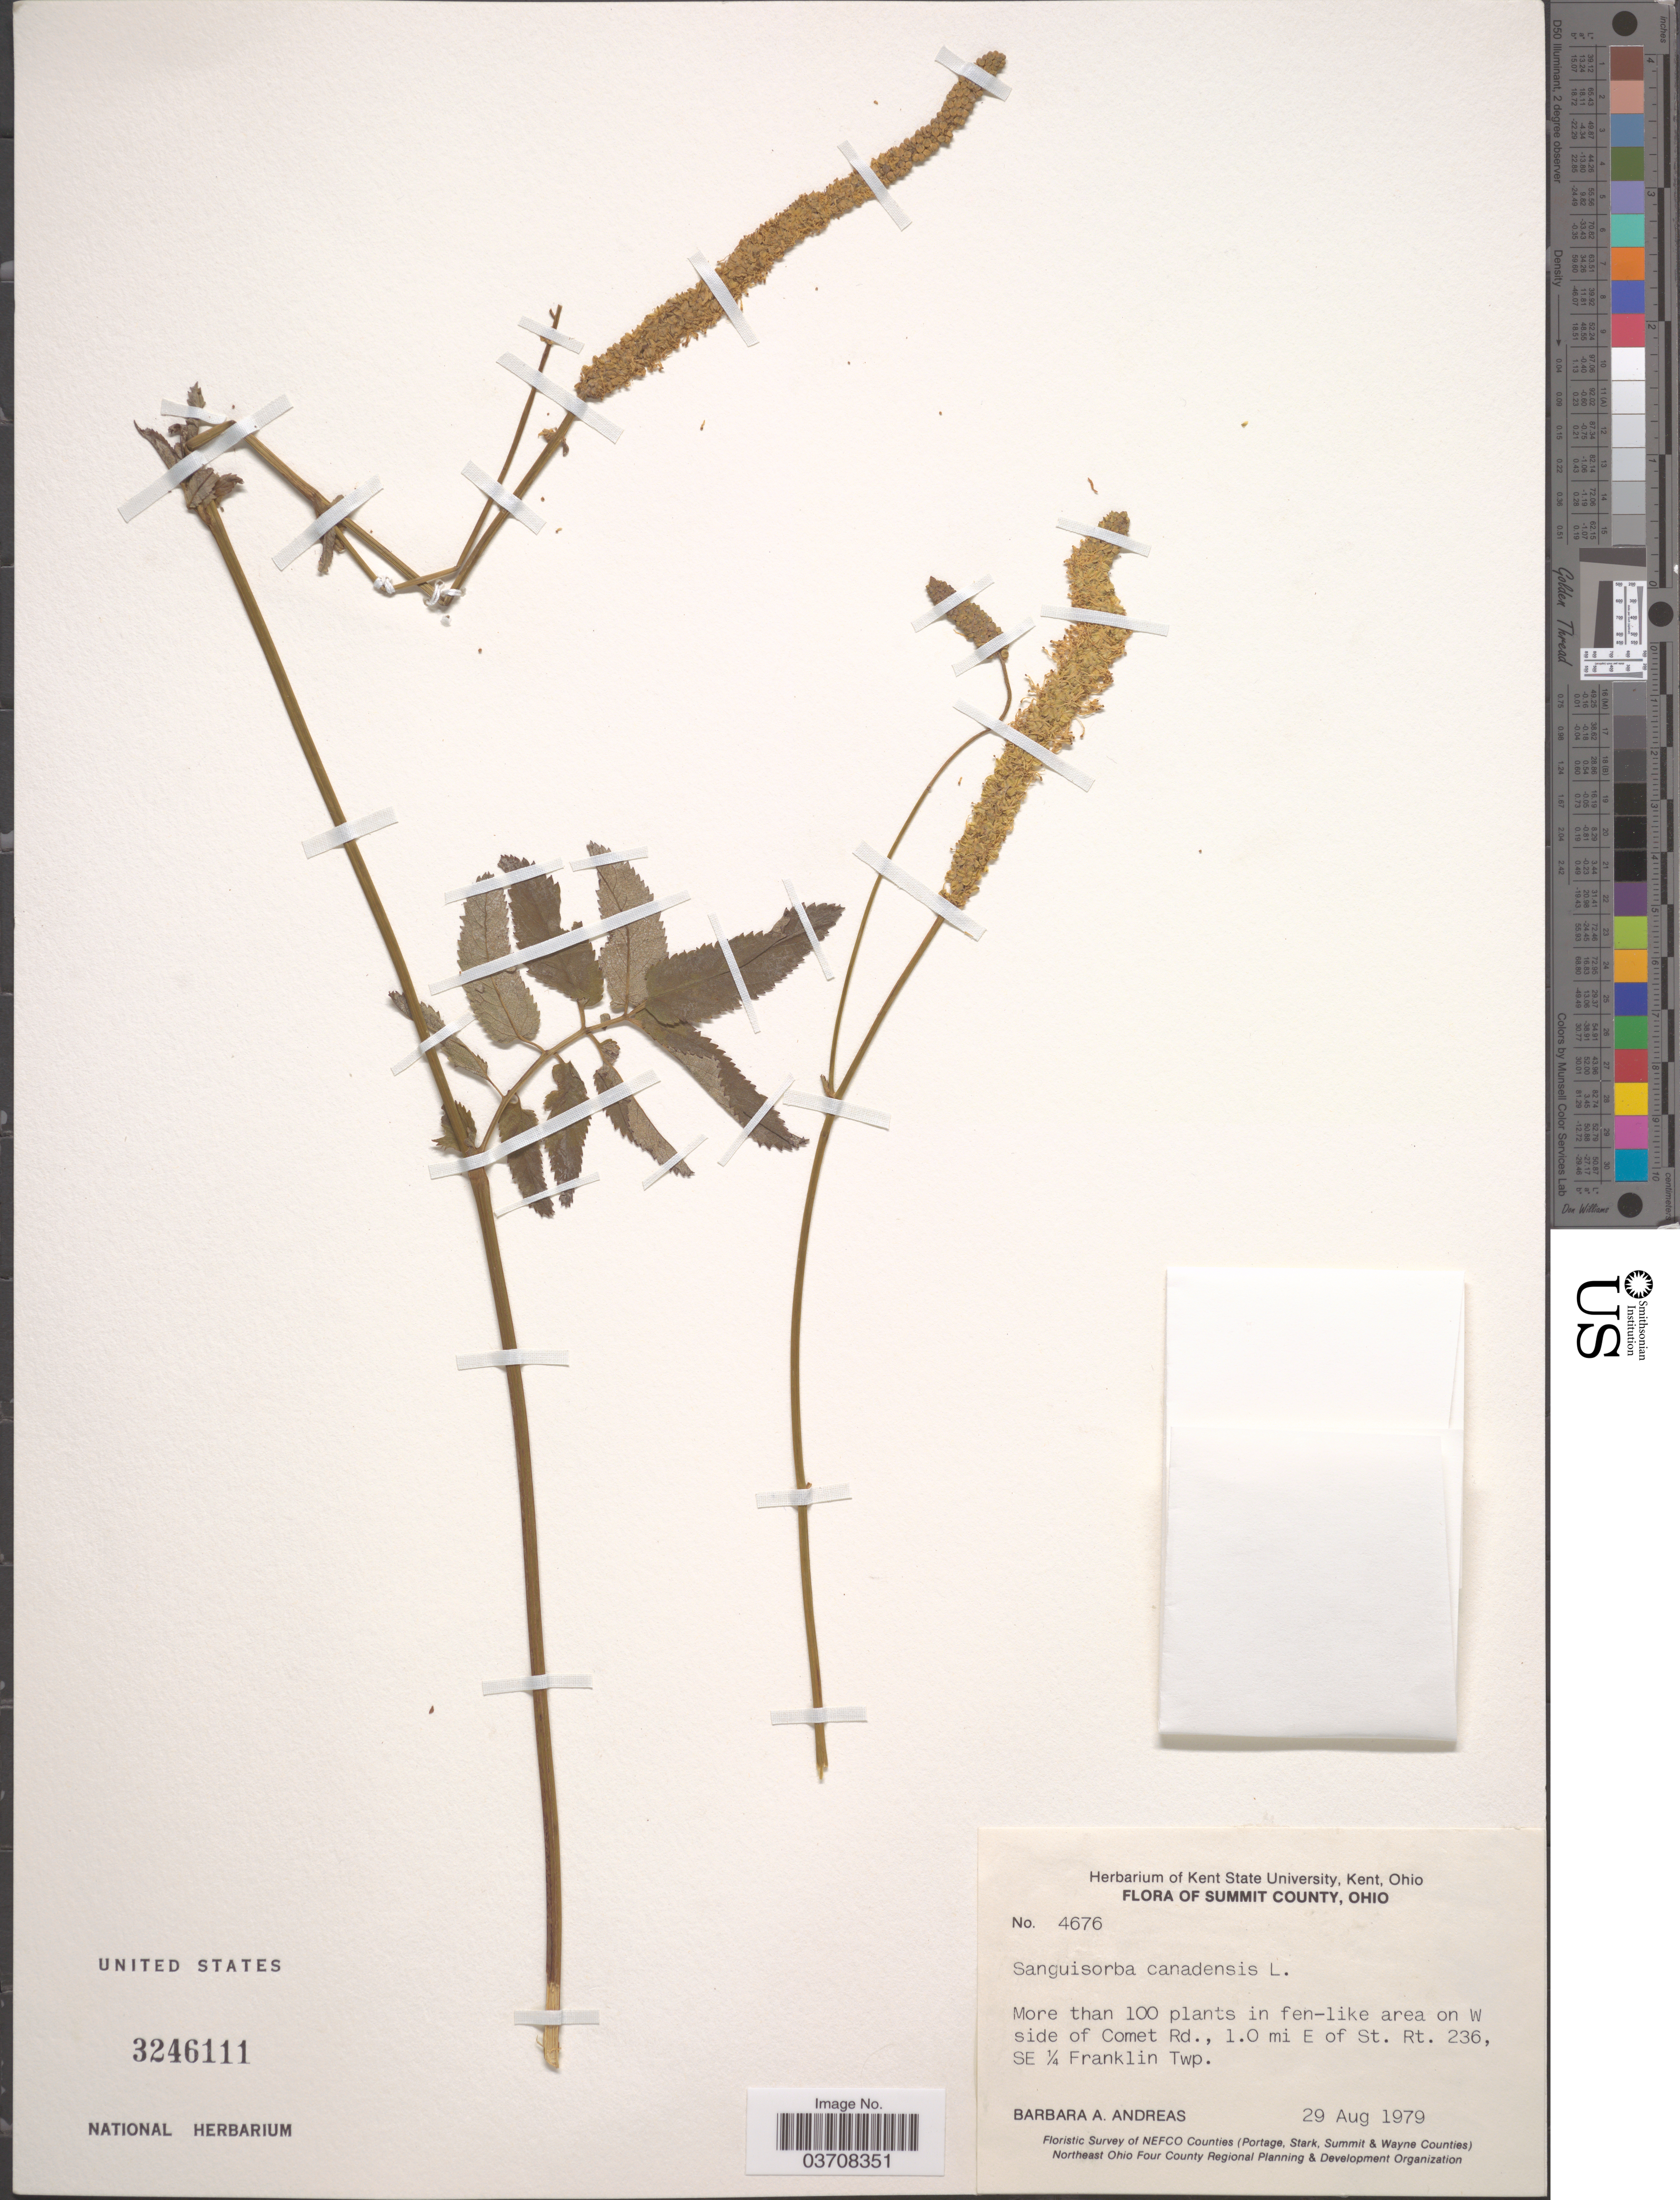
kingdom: Plantae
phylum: Tracheophyta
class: Magnoliopsida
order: Rosales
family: Rosaceae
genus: Sanguisorba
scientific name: Sanguisorba canadensis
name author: L.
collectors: B. A. Andreas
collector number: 4676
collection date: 1979-08-29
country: United States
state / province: Ohio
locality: Summit County. More tahn 100 plats in fen-like area on W side of Comet Rd., 1.0 mi E of St. Rt. 236, SE ¼ Franklin Twp.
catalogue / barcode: US 3246111